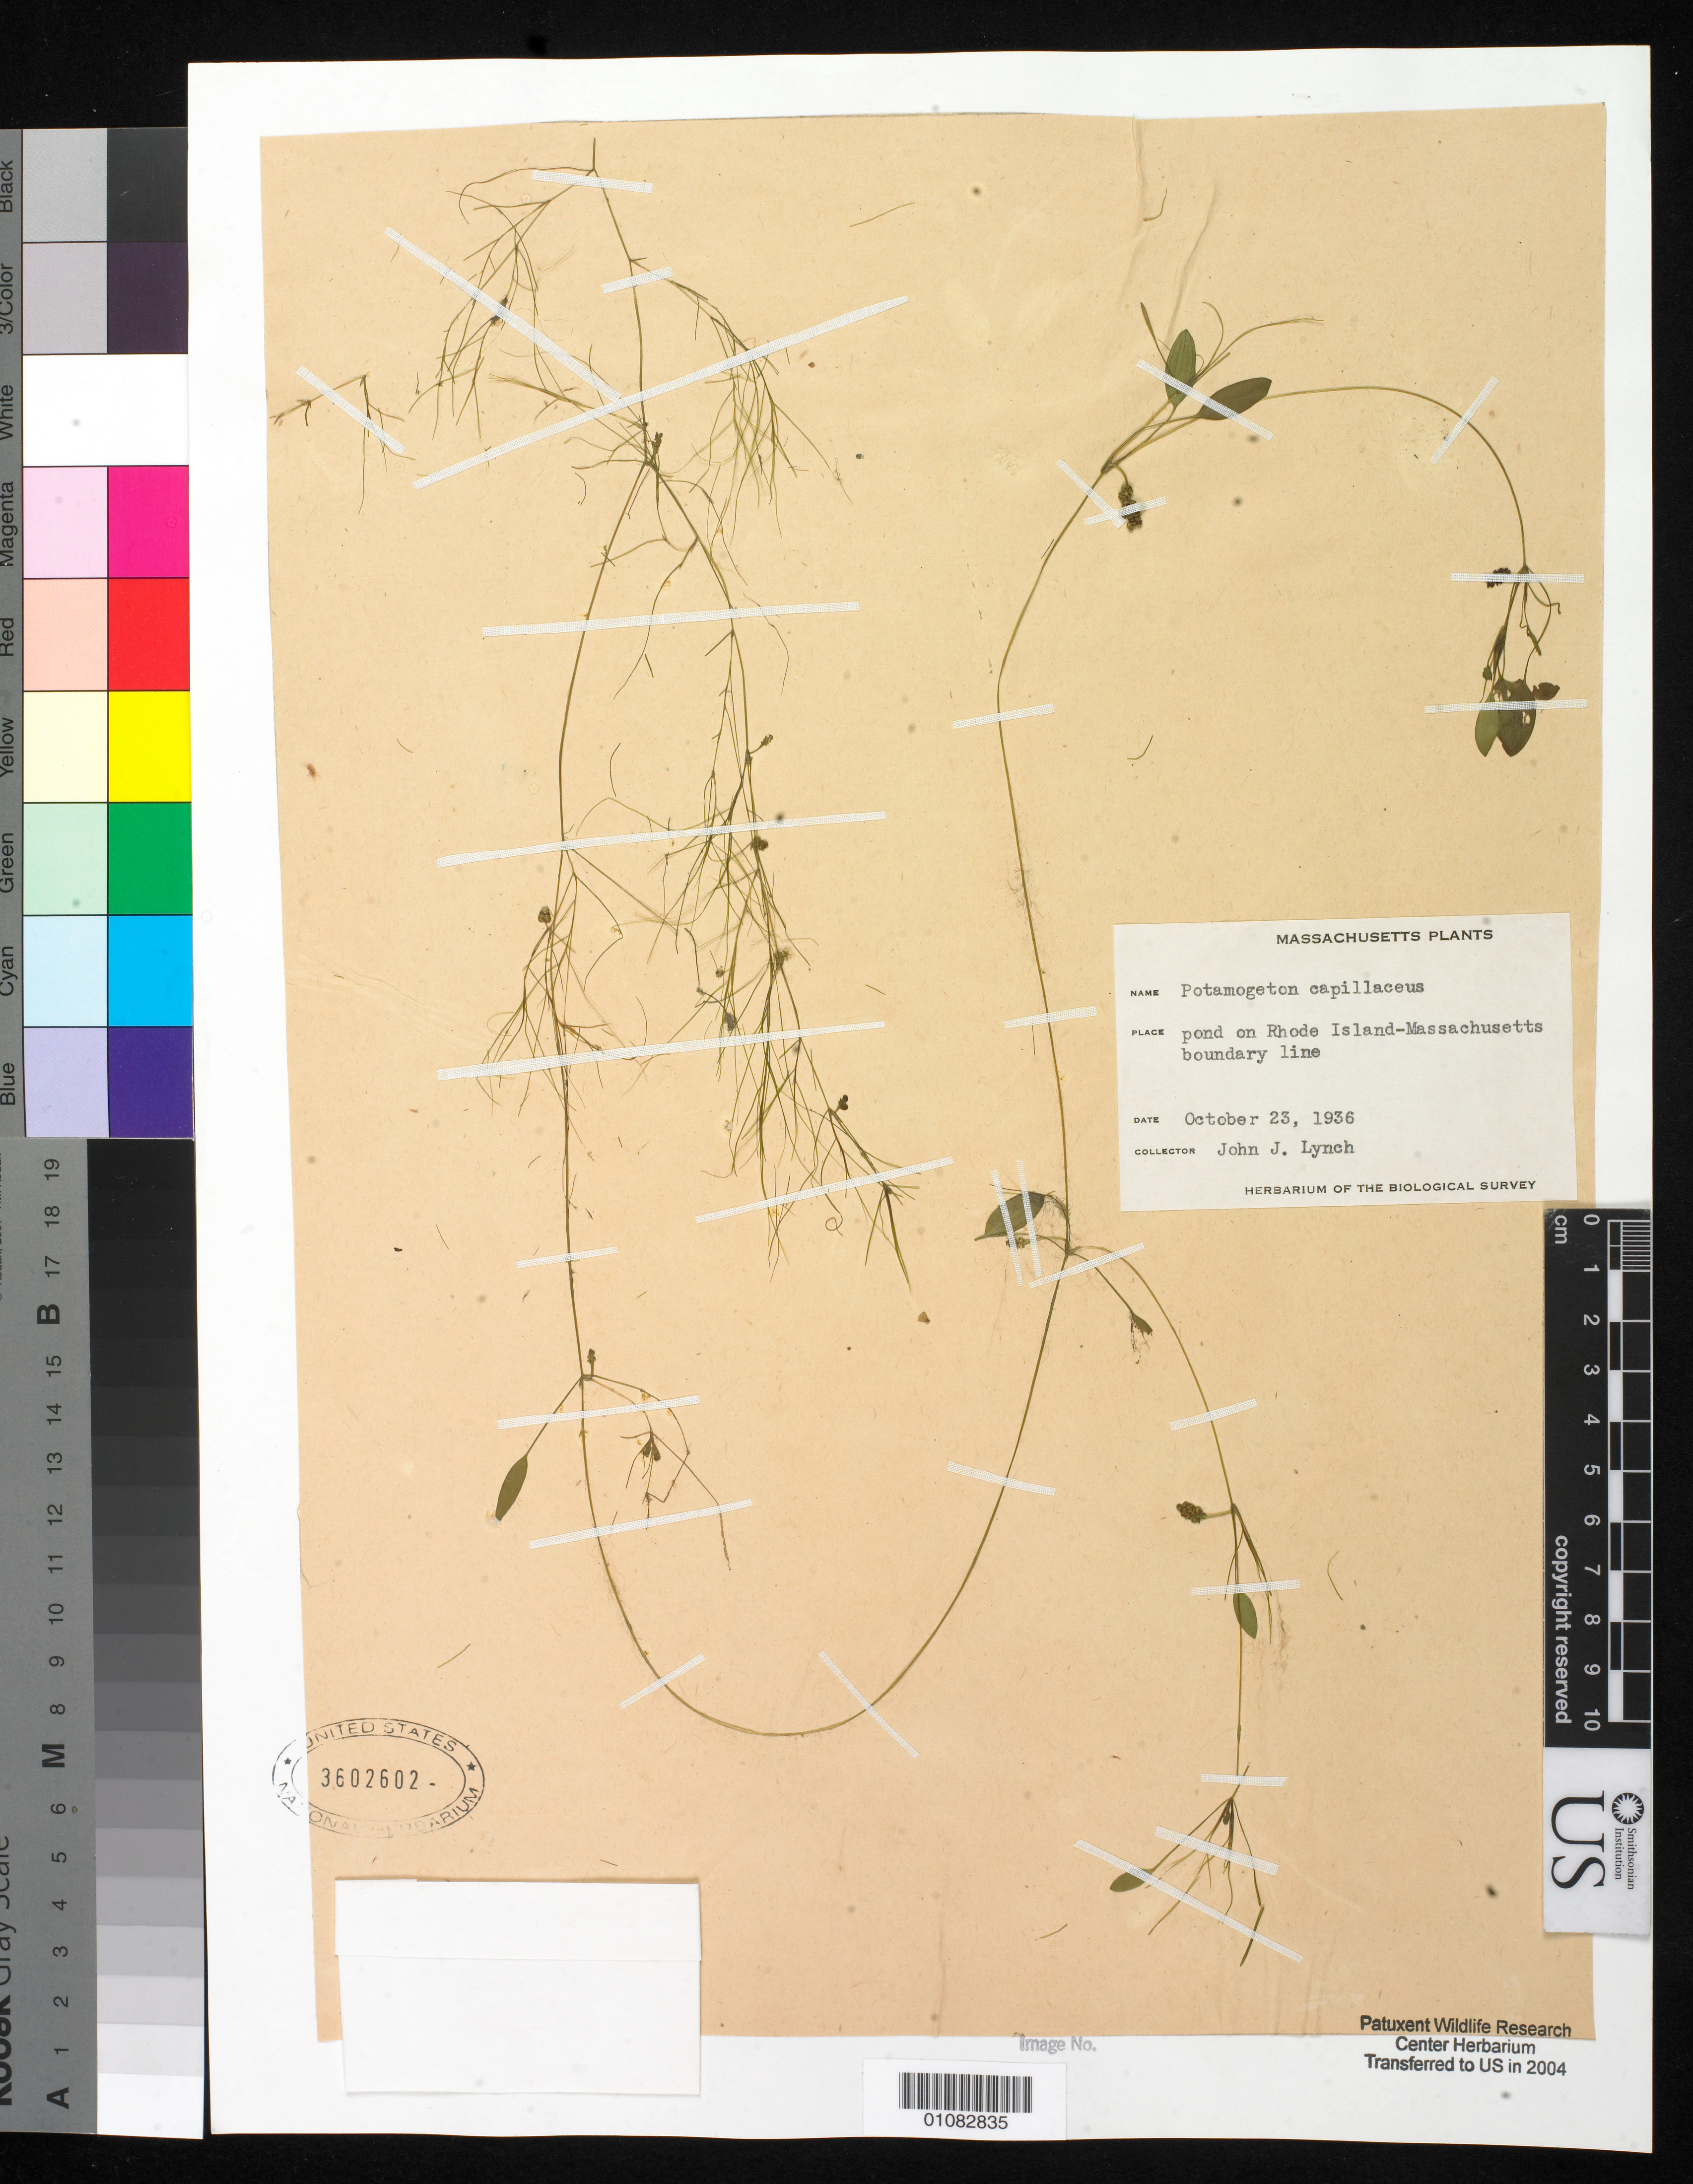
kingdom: Plantae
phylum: Tracheophyta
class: Liliopsida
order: Alismatales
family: Potamogetonaceae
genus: Potamogeton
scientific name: Potamogeton capillaceus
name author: Poir.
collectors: J. Lynch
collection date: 1936-10-23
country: United States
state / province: Massachusetts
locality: pond on Rhode Island- Massachusetts boundary line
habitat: Pond.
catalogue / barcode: US 3602602